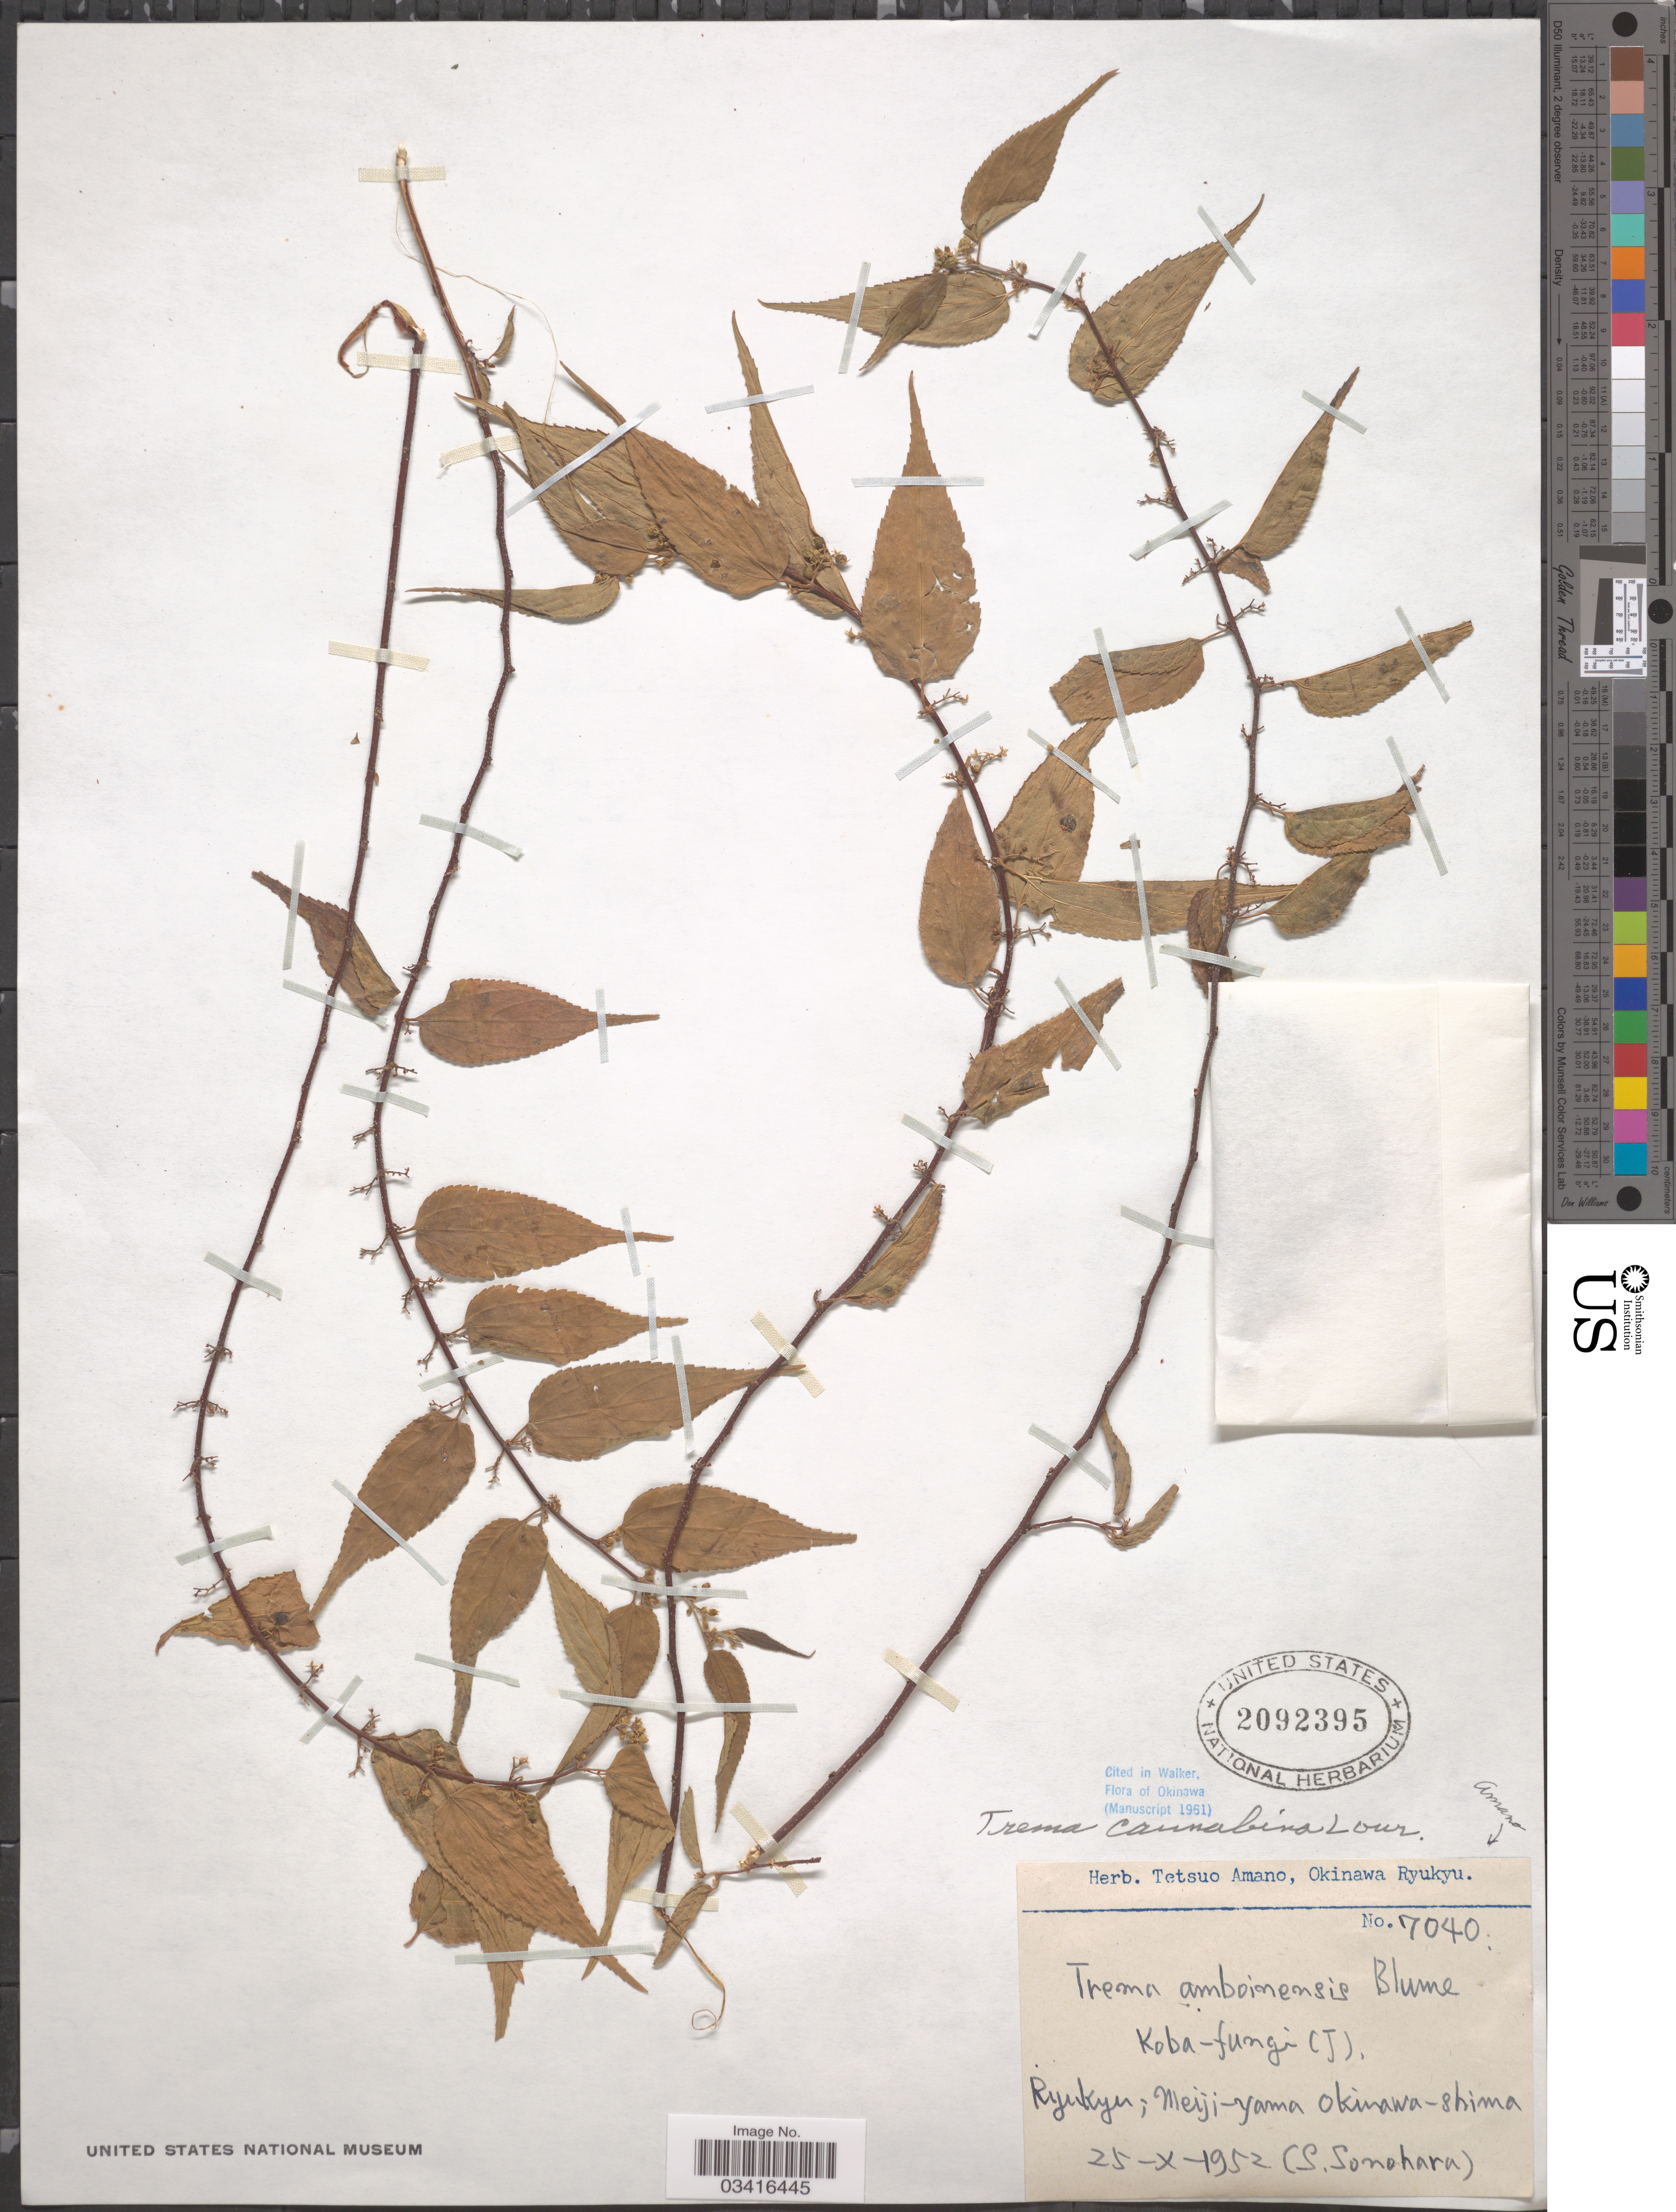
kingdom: Plantae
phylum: Tracheophyta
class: Magnoliopsida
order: Rosales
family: Cannabaceae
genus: Trema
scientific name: Trema cannabina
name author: Lour.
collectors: S. Sonohara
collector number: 7040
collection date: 1952-10-25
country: Japan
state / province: Okinawa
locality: Ryukyu. Meiji-yama okinawa-shima.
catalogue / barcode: US 2092395